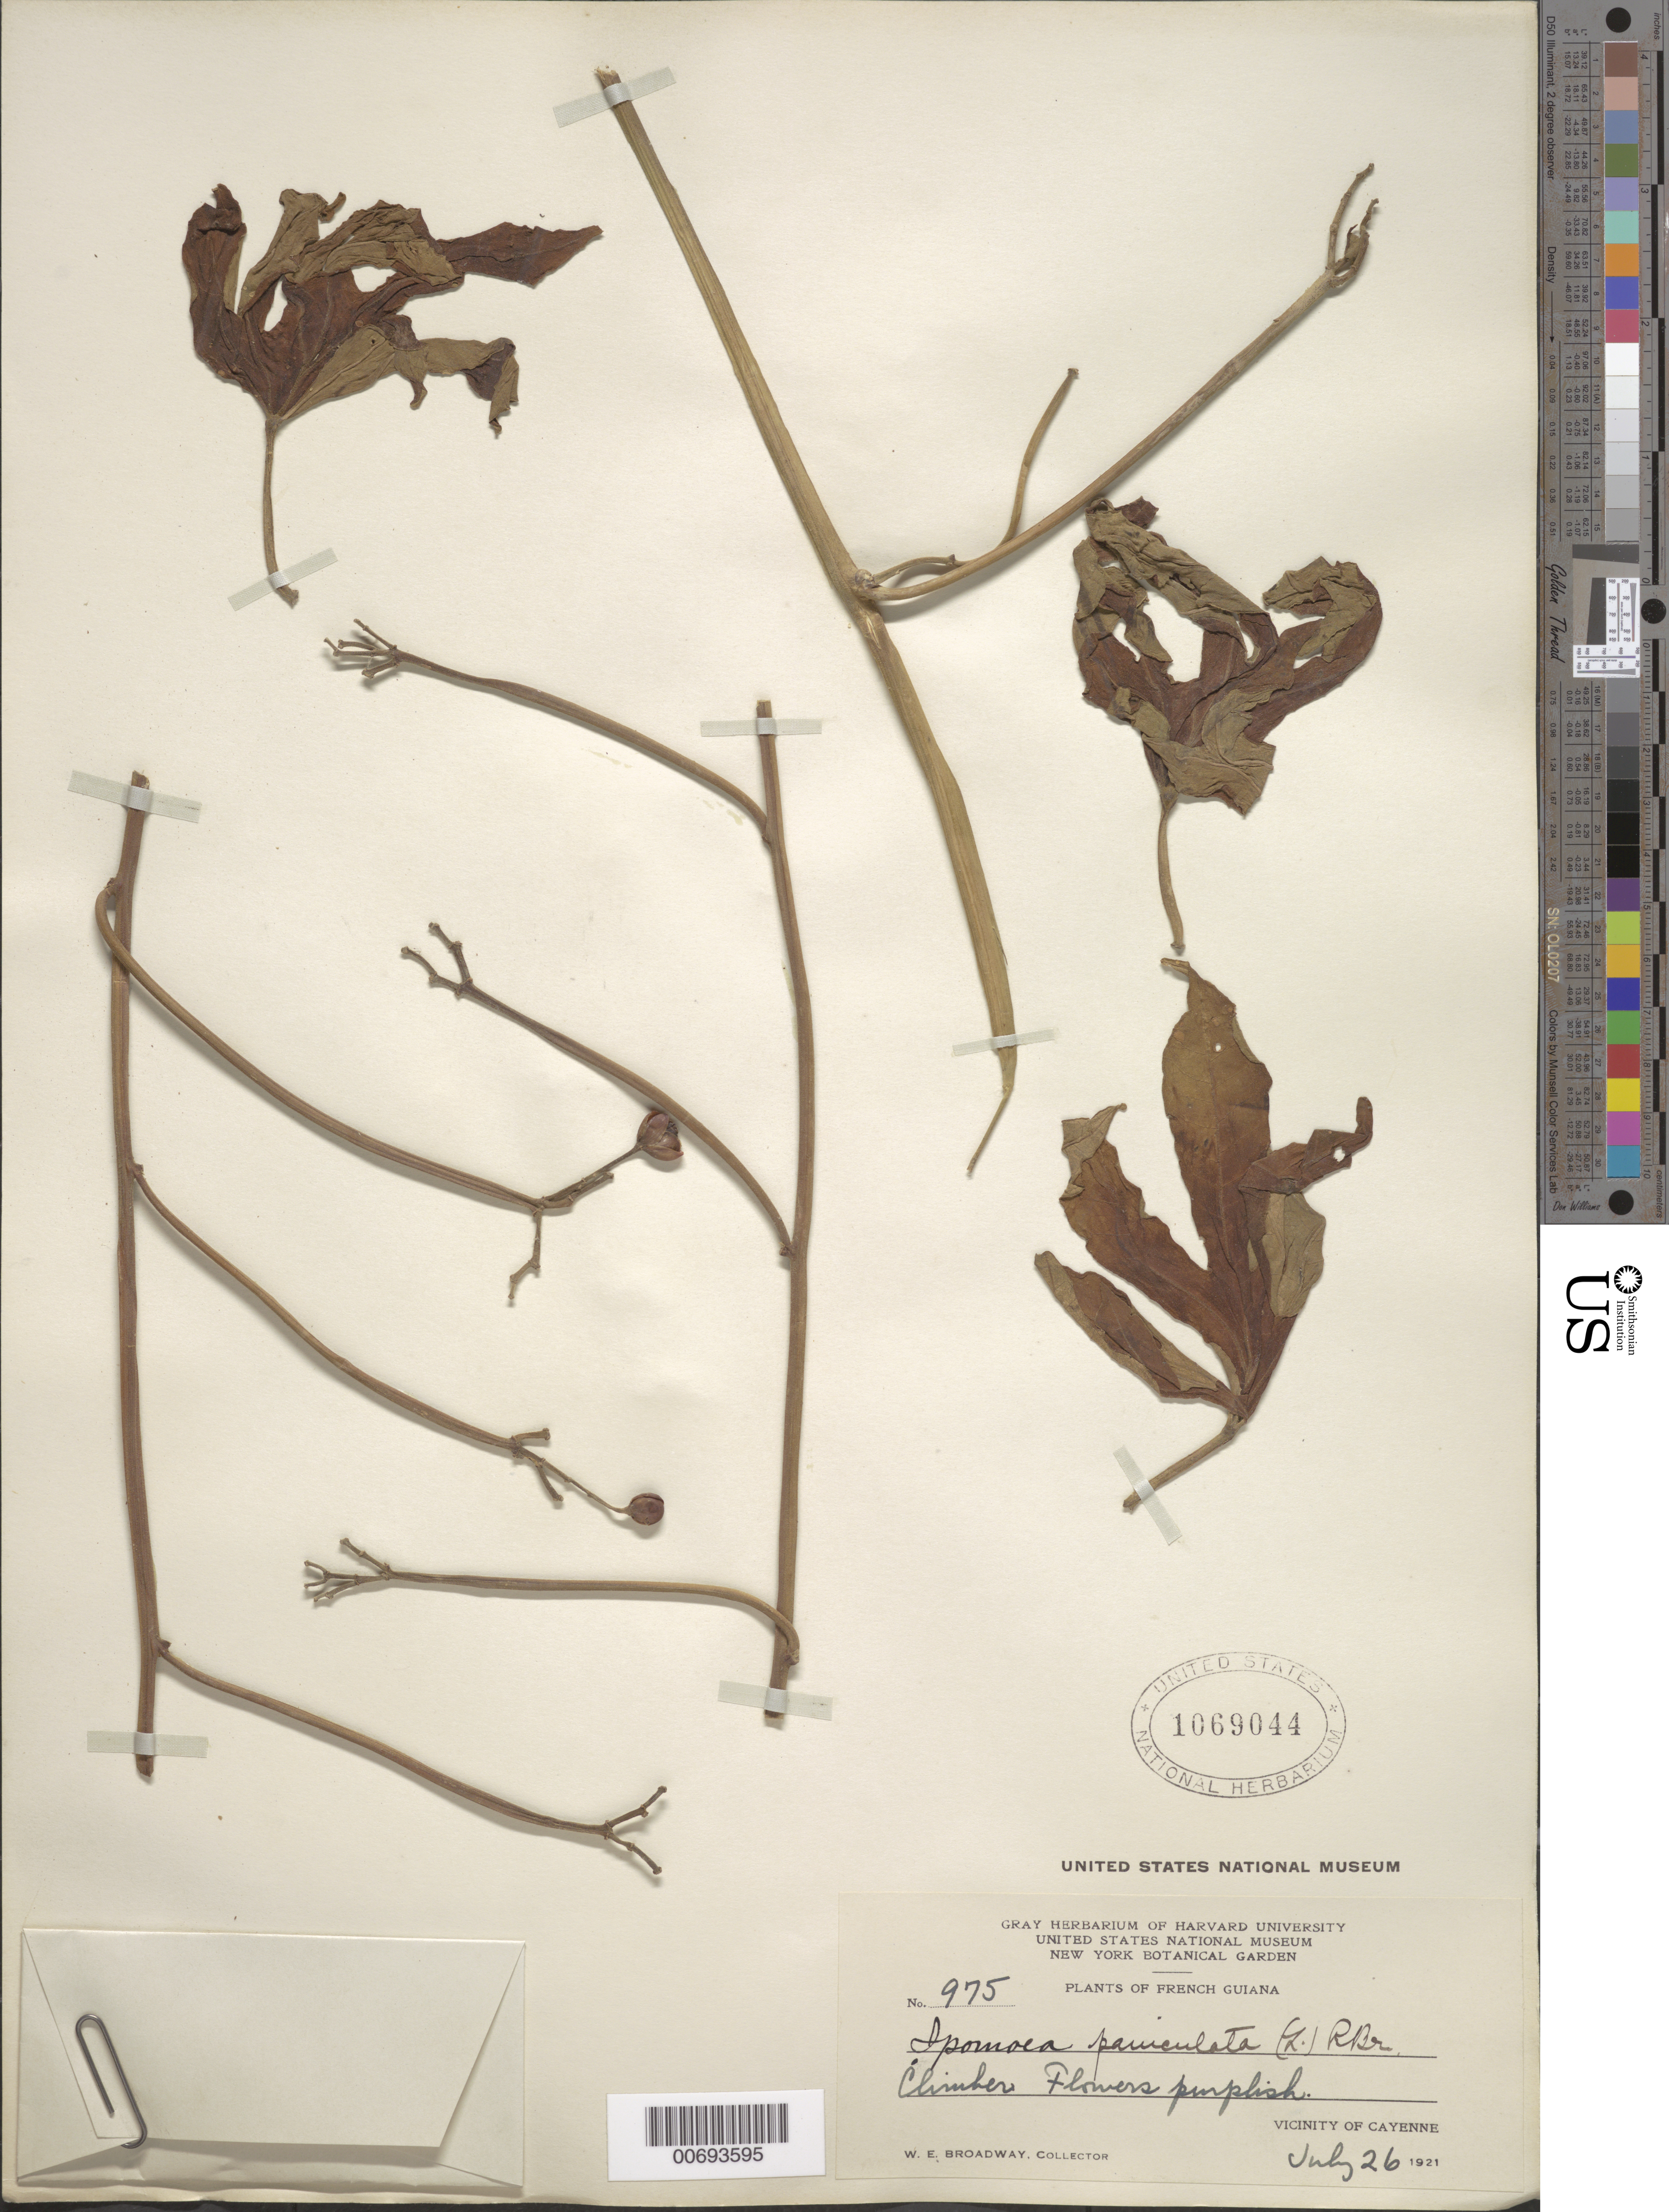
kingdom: Plantae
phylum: Tracheophyta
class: Magnoliopsida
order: Solanales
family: Convolvulaceae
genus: Ipomoea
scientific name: Ipomoea paniculata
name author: (L.) R. Br.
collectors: W. E. Broadway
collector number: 975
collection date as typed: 26-Jul-21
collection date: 1921-07-26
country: French Guiana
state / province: Cayenne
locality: Cayenne, vic.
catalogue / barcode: US 1069044